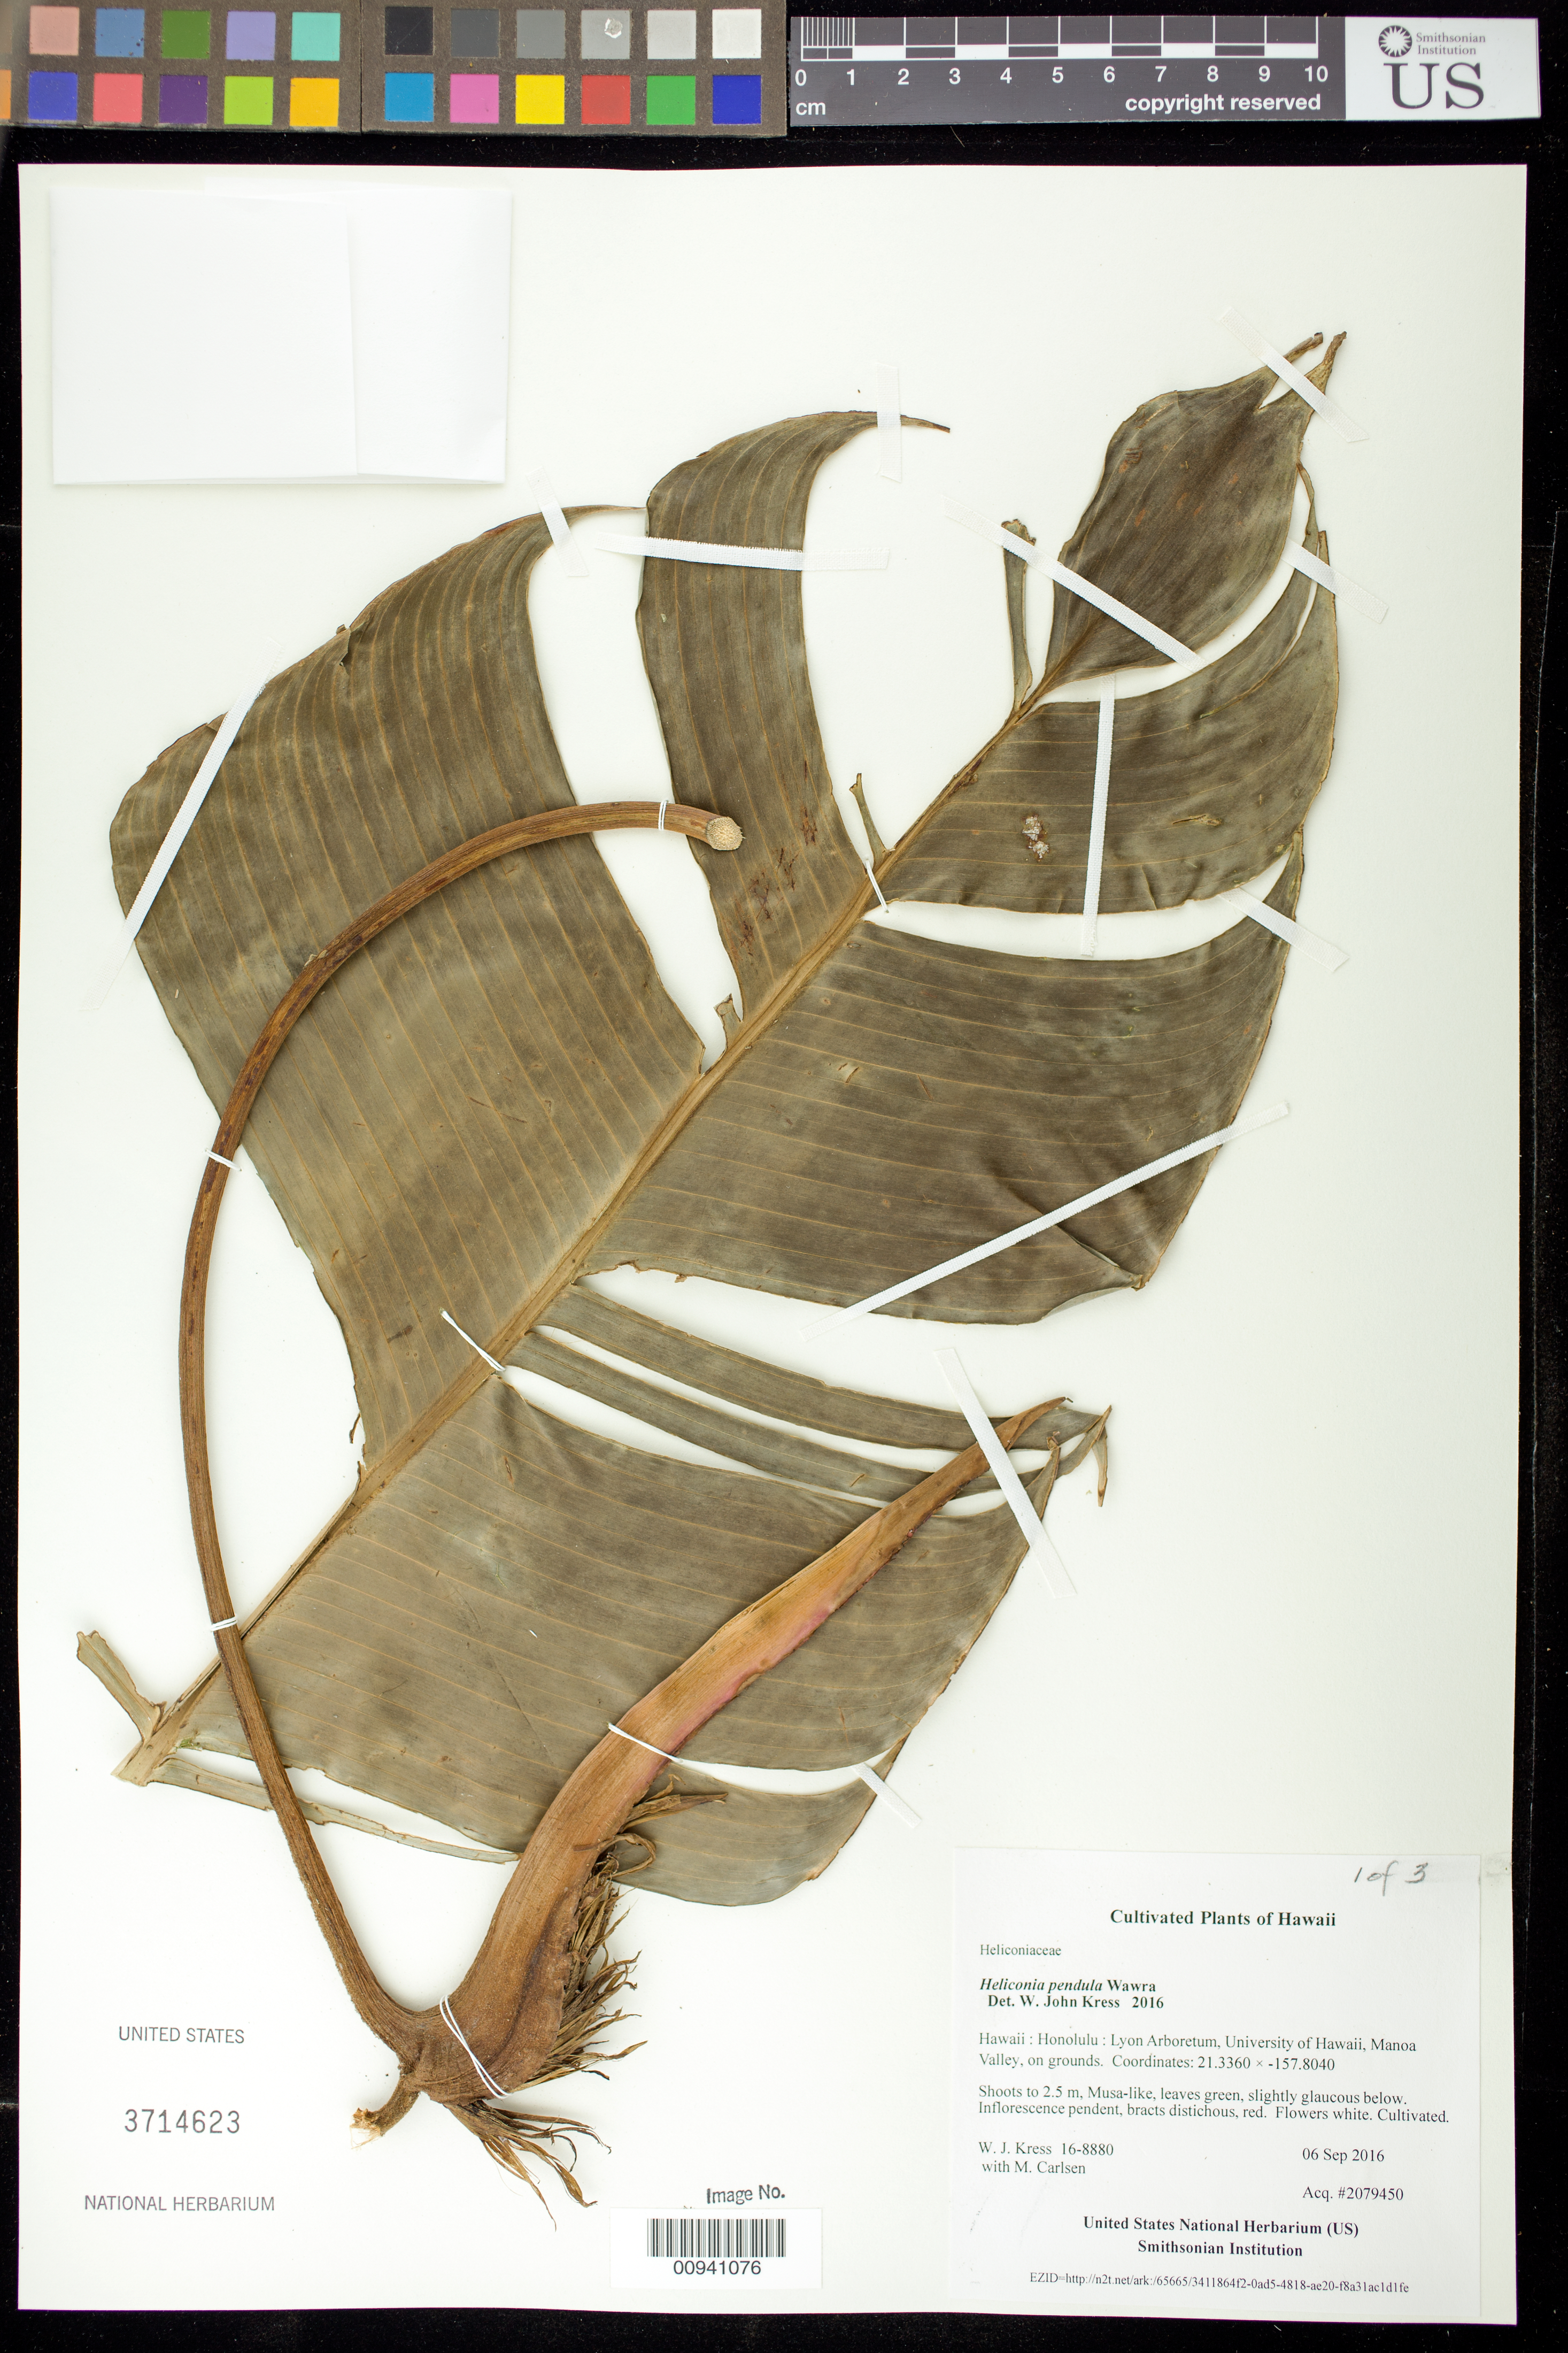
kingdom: Plantae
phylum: Tracheophyta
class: Liliopsida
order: Zingiberales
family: Heliconiaceae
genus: Heliconia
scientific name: Heliconia pendula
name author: Wawra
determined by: Kress, W. J., (US), Smithsonian Institution - National Museum of Natural History (UNITED STATES)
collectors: W. J. Kress & M. M. Carlsen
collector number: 16-8880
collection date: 2016-09-06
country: United States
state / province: Hawaii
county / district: Honolulu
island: Oahu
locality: Lyon Arboretum, University of Hawaii, Manoa Valley, on grounds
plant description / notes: Frozen tissue stored in Biorepository at AG5NN32; dried tissue stored at AG5NN31.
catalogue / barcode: US 3714623